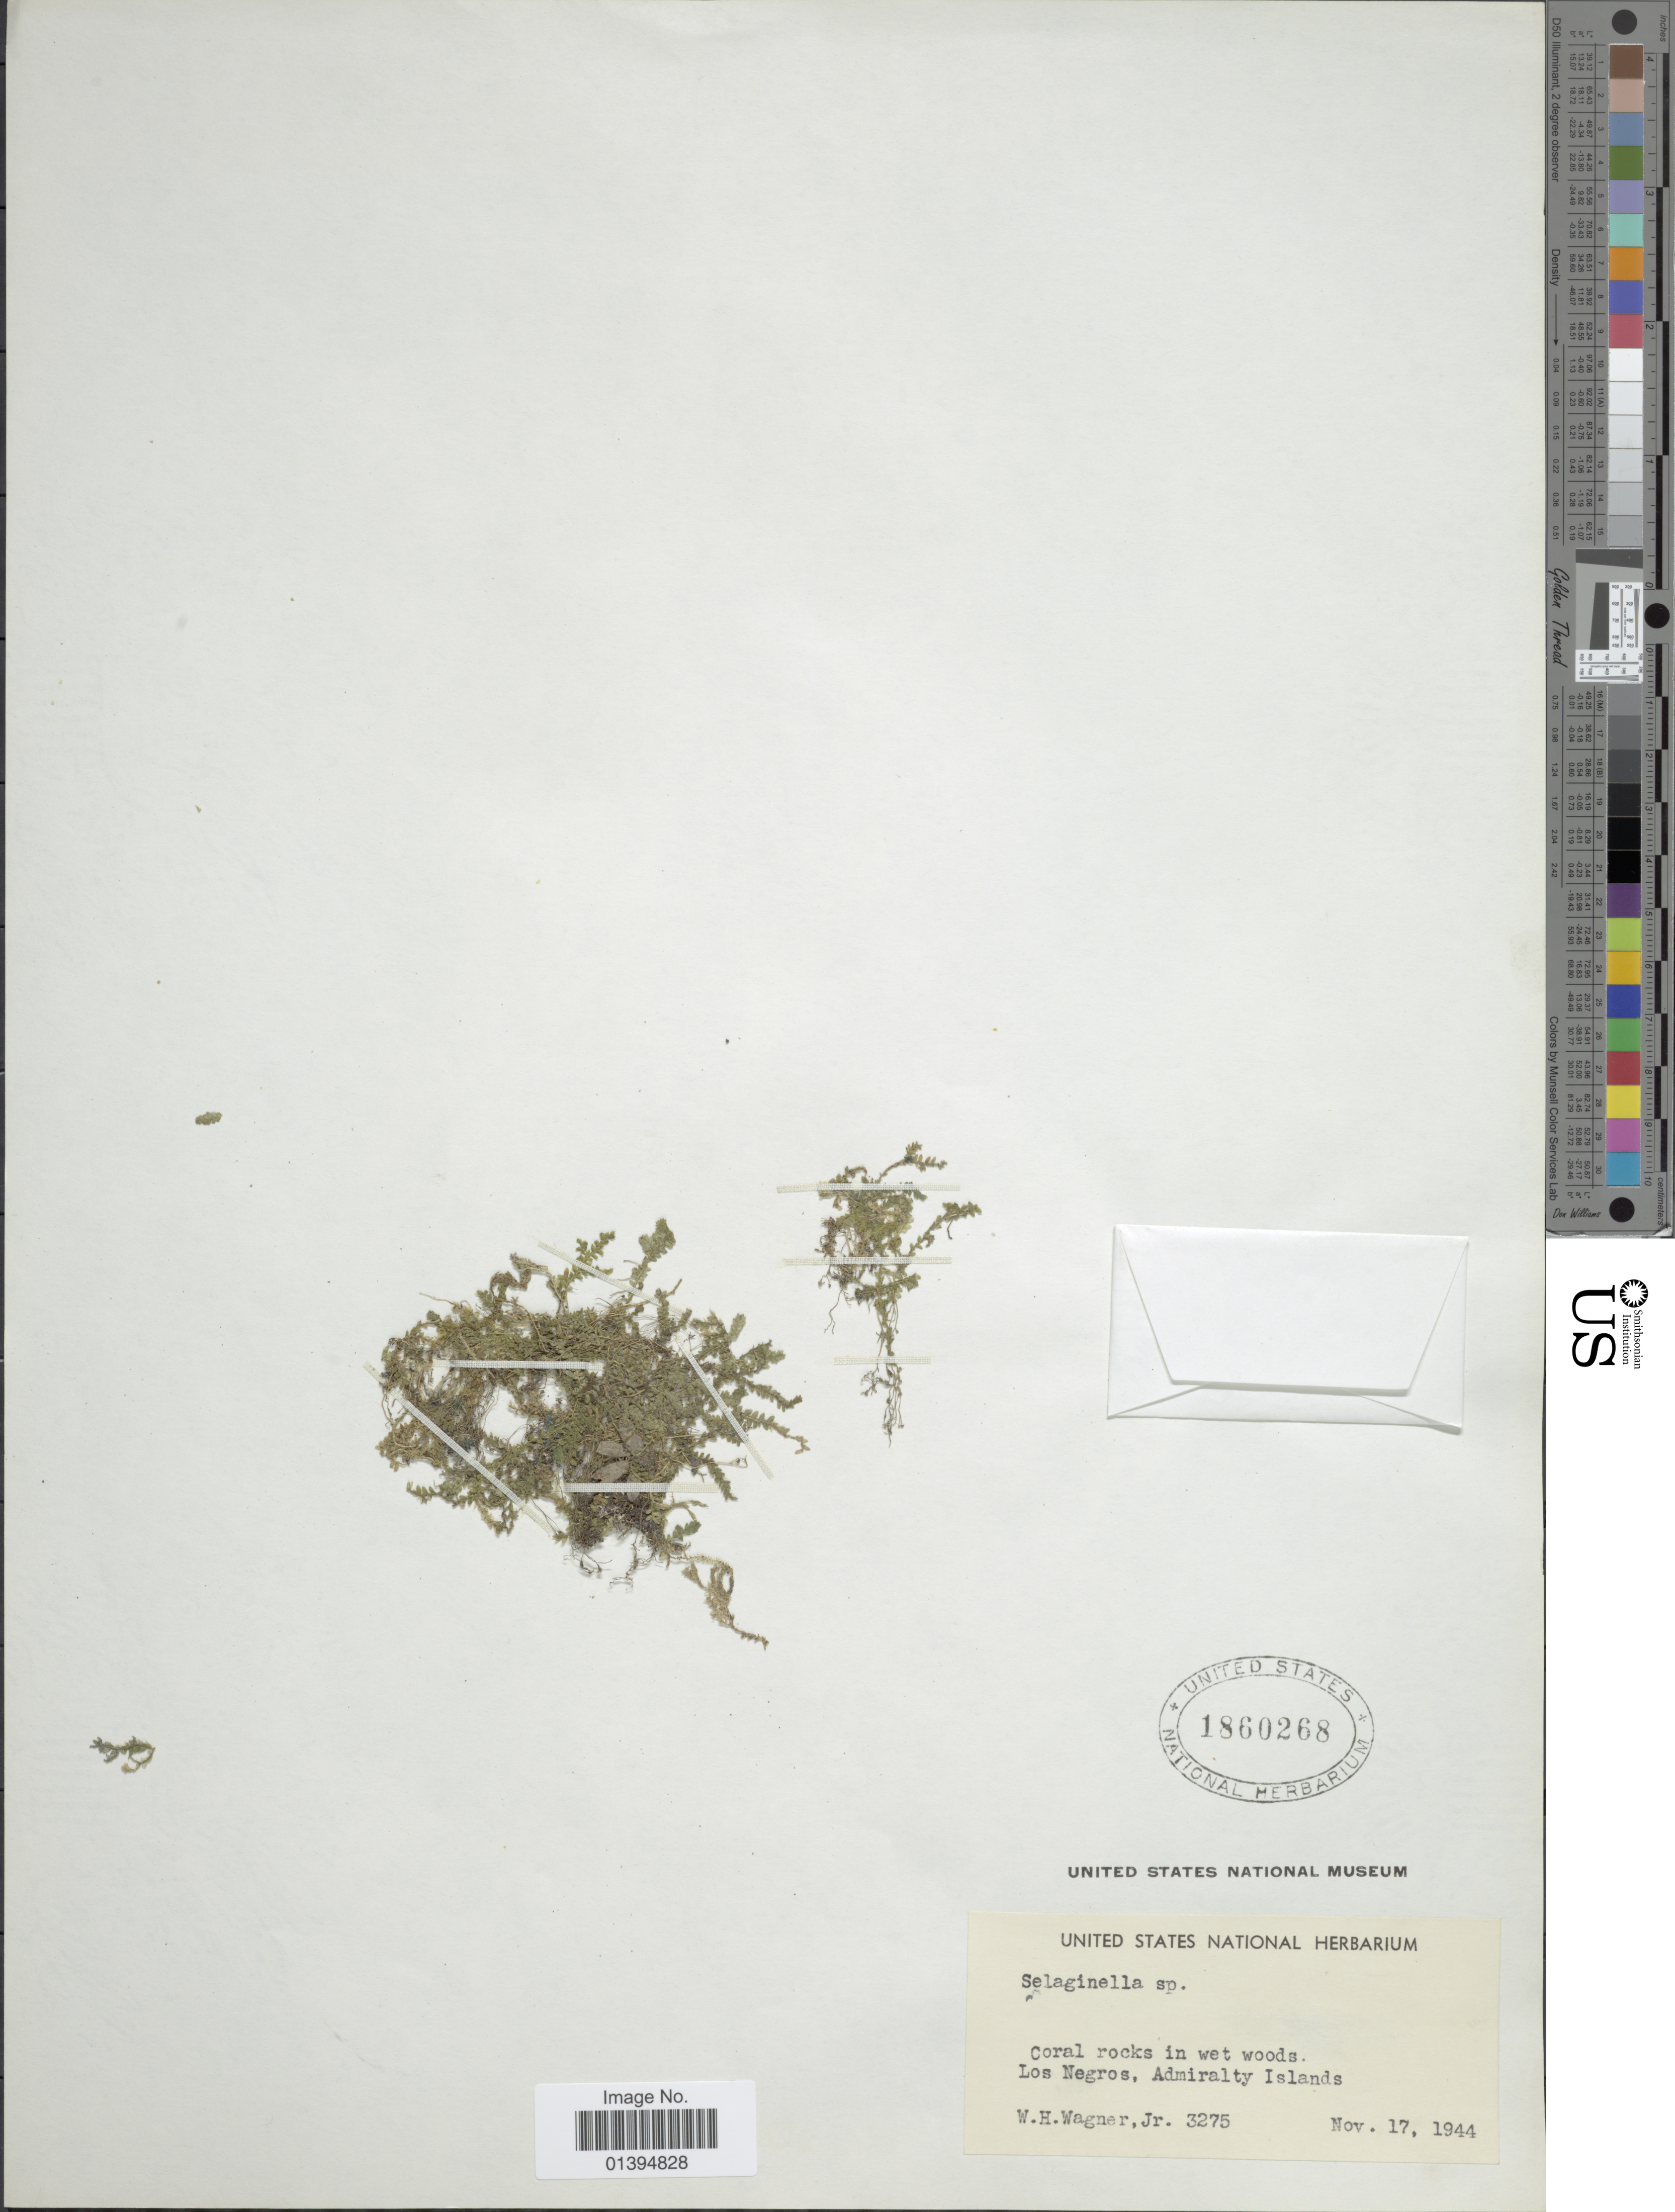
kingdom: Plantae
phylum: Tracheophyta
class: Lycopodiopsida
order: Selaginellales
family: Selaginellaceae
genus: Selaginella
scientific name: Selaginella sp.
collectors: W. H. Wagner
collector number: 3275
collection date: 1944-11-17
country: Papua New Guinea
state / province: Manus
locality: Los Negros, Admiralty Islands.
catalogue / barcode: US 1860268